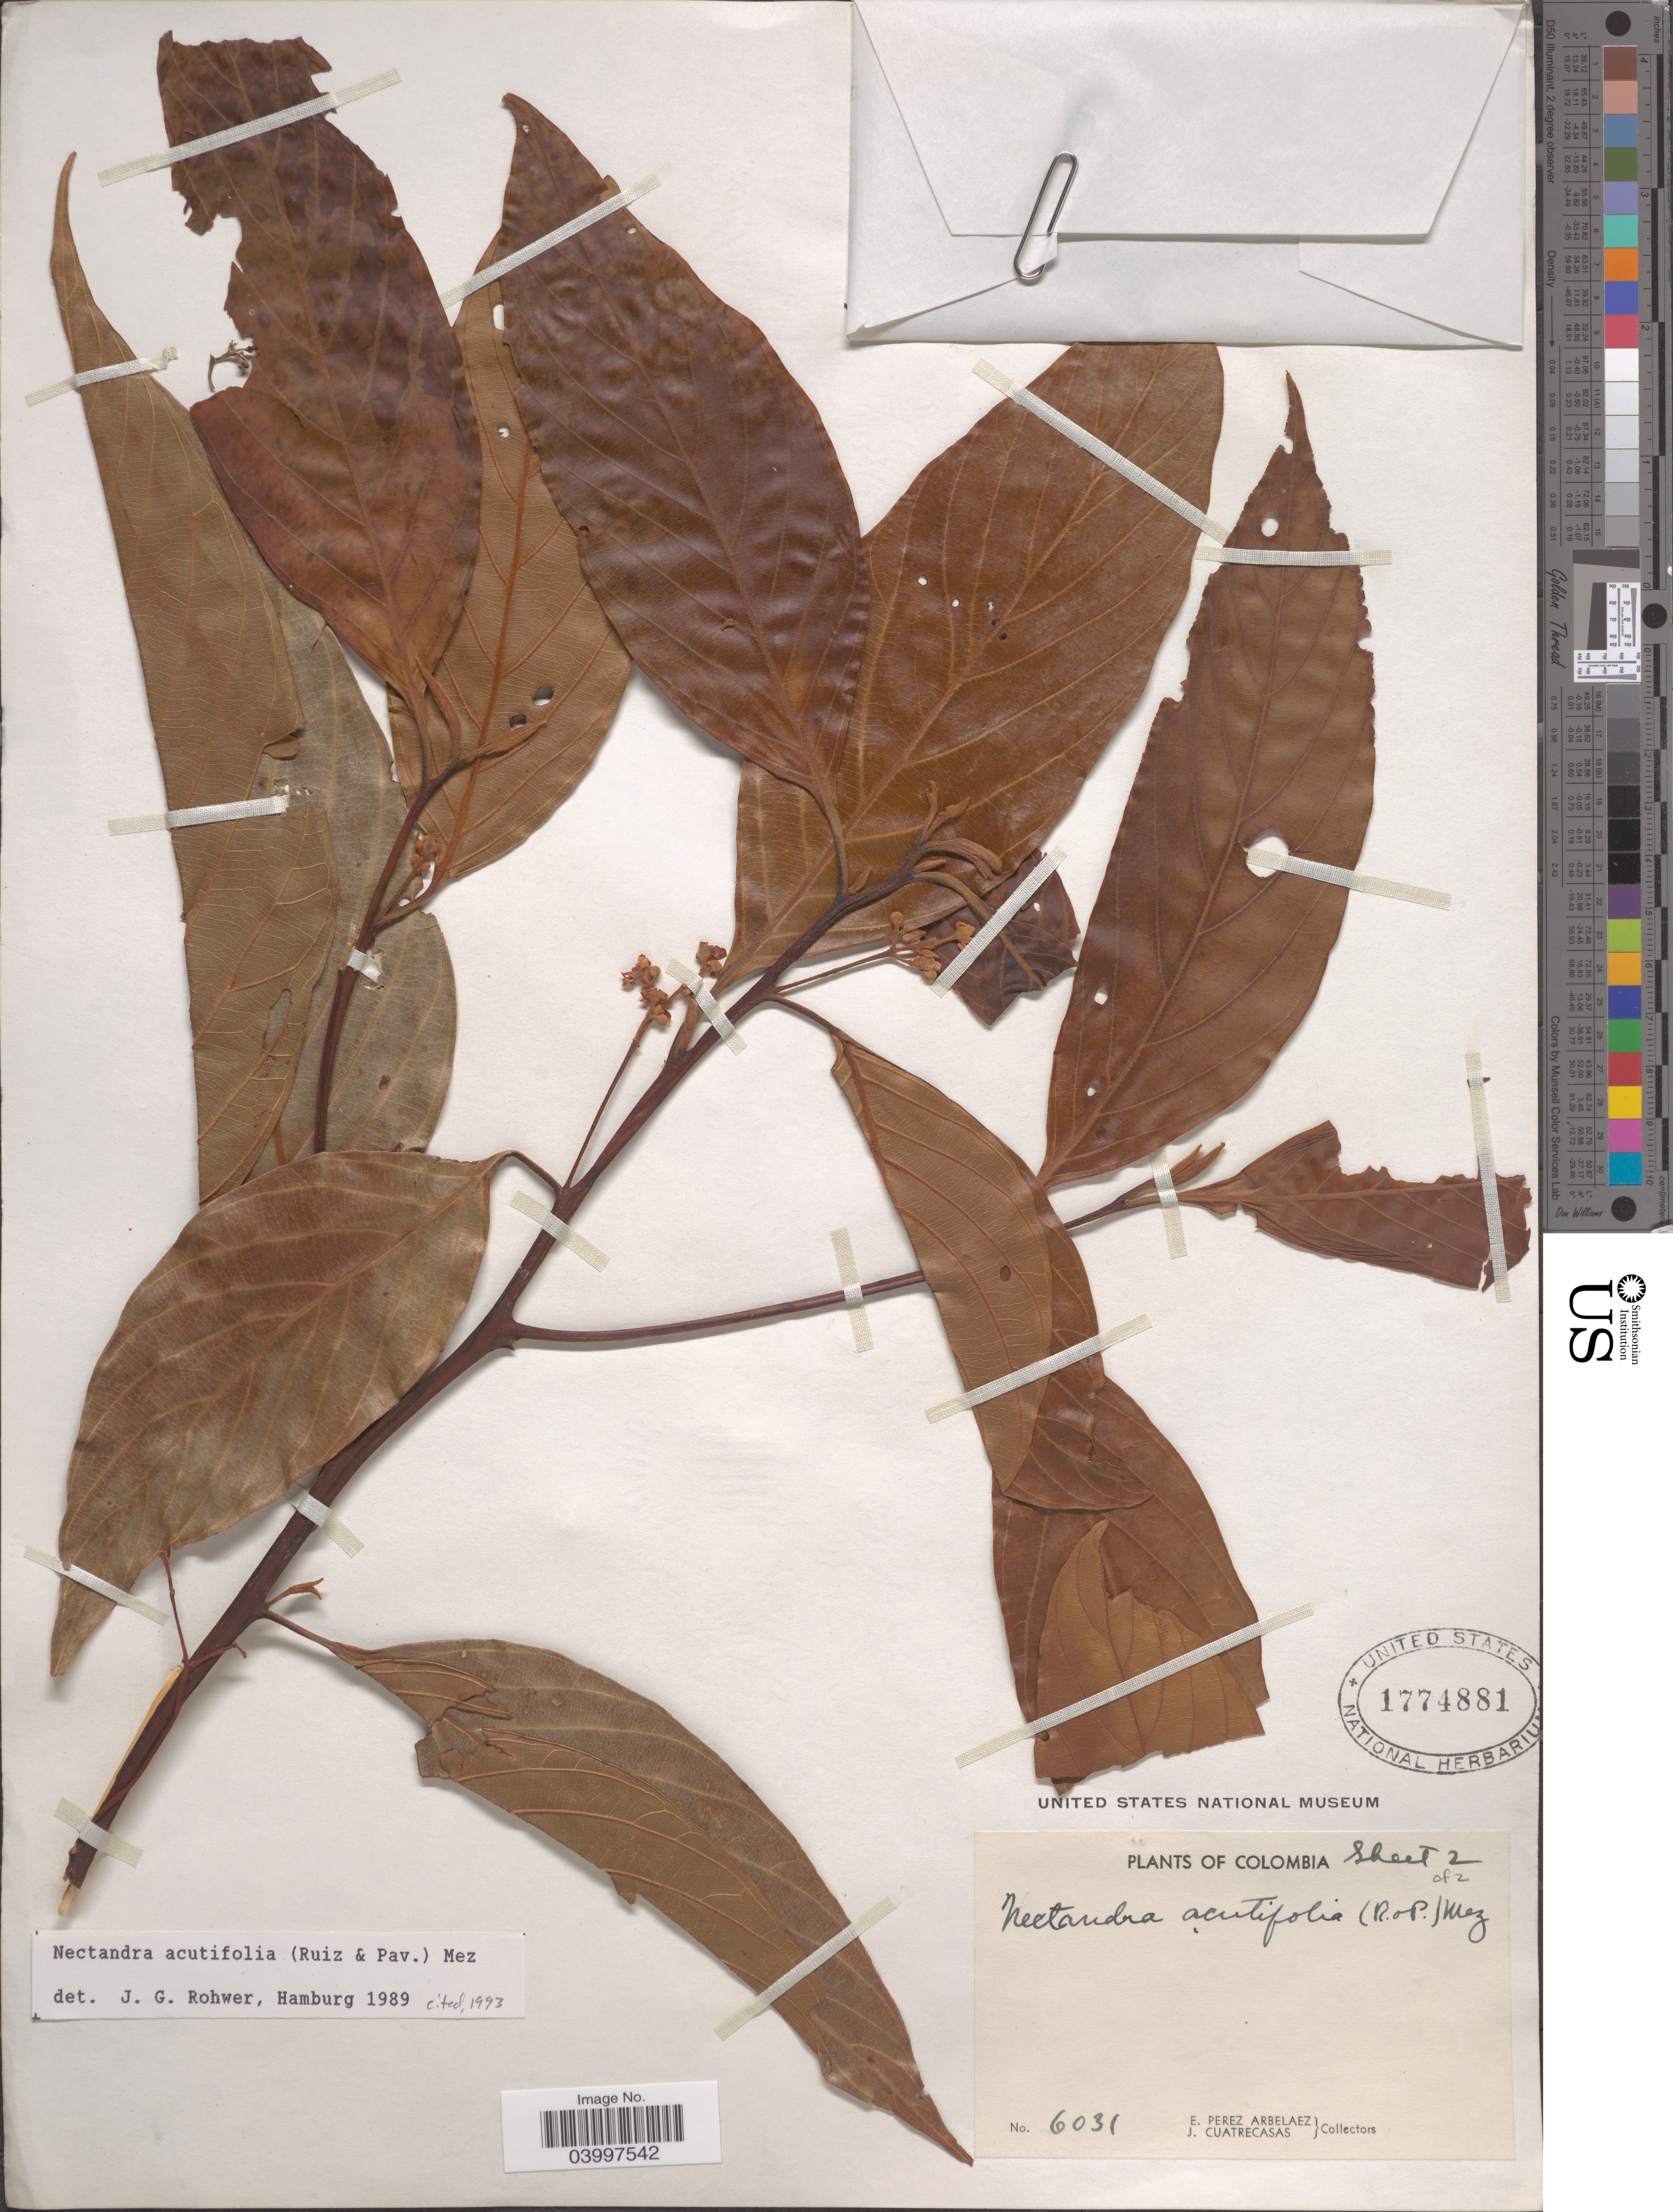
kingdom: Plantae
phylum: Tracheophyta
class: Magnoliopsida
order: Laurales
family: Lauraceae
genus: Nectandra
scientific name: Nectandra acutifolia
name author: (Ruiz & Pav.) Mez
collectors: E. Pérez Arbeláez & J. Cuatrecasas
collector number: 6031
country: Colombia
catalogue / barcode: US 1774881